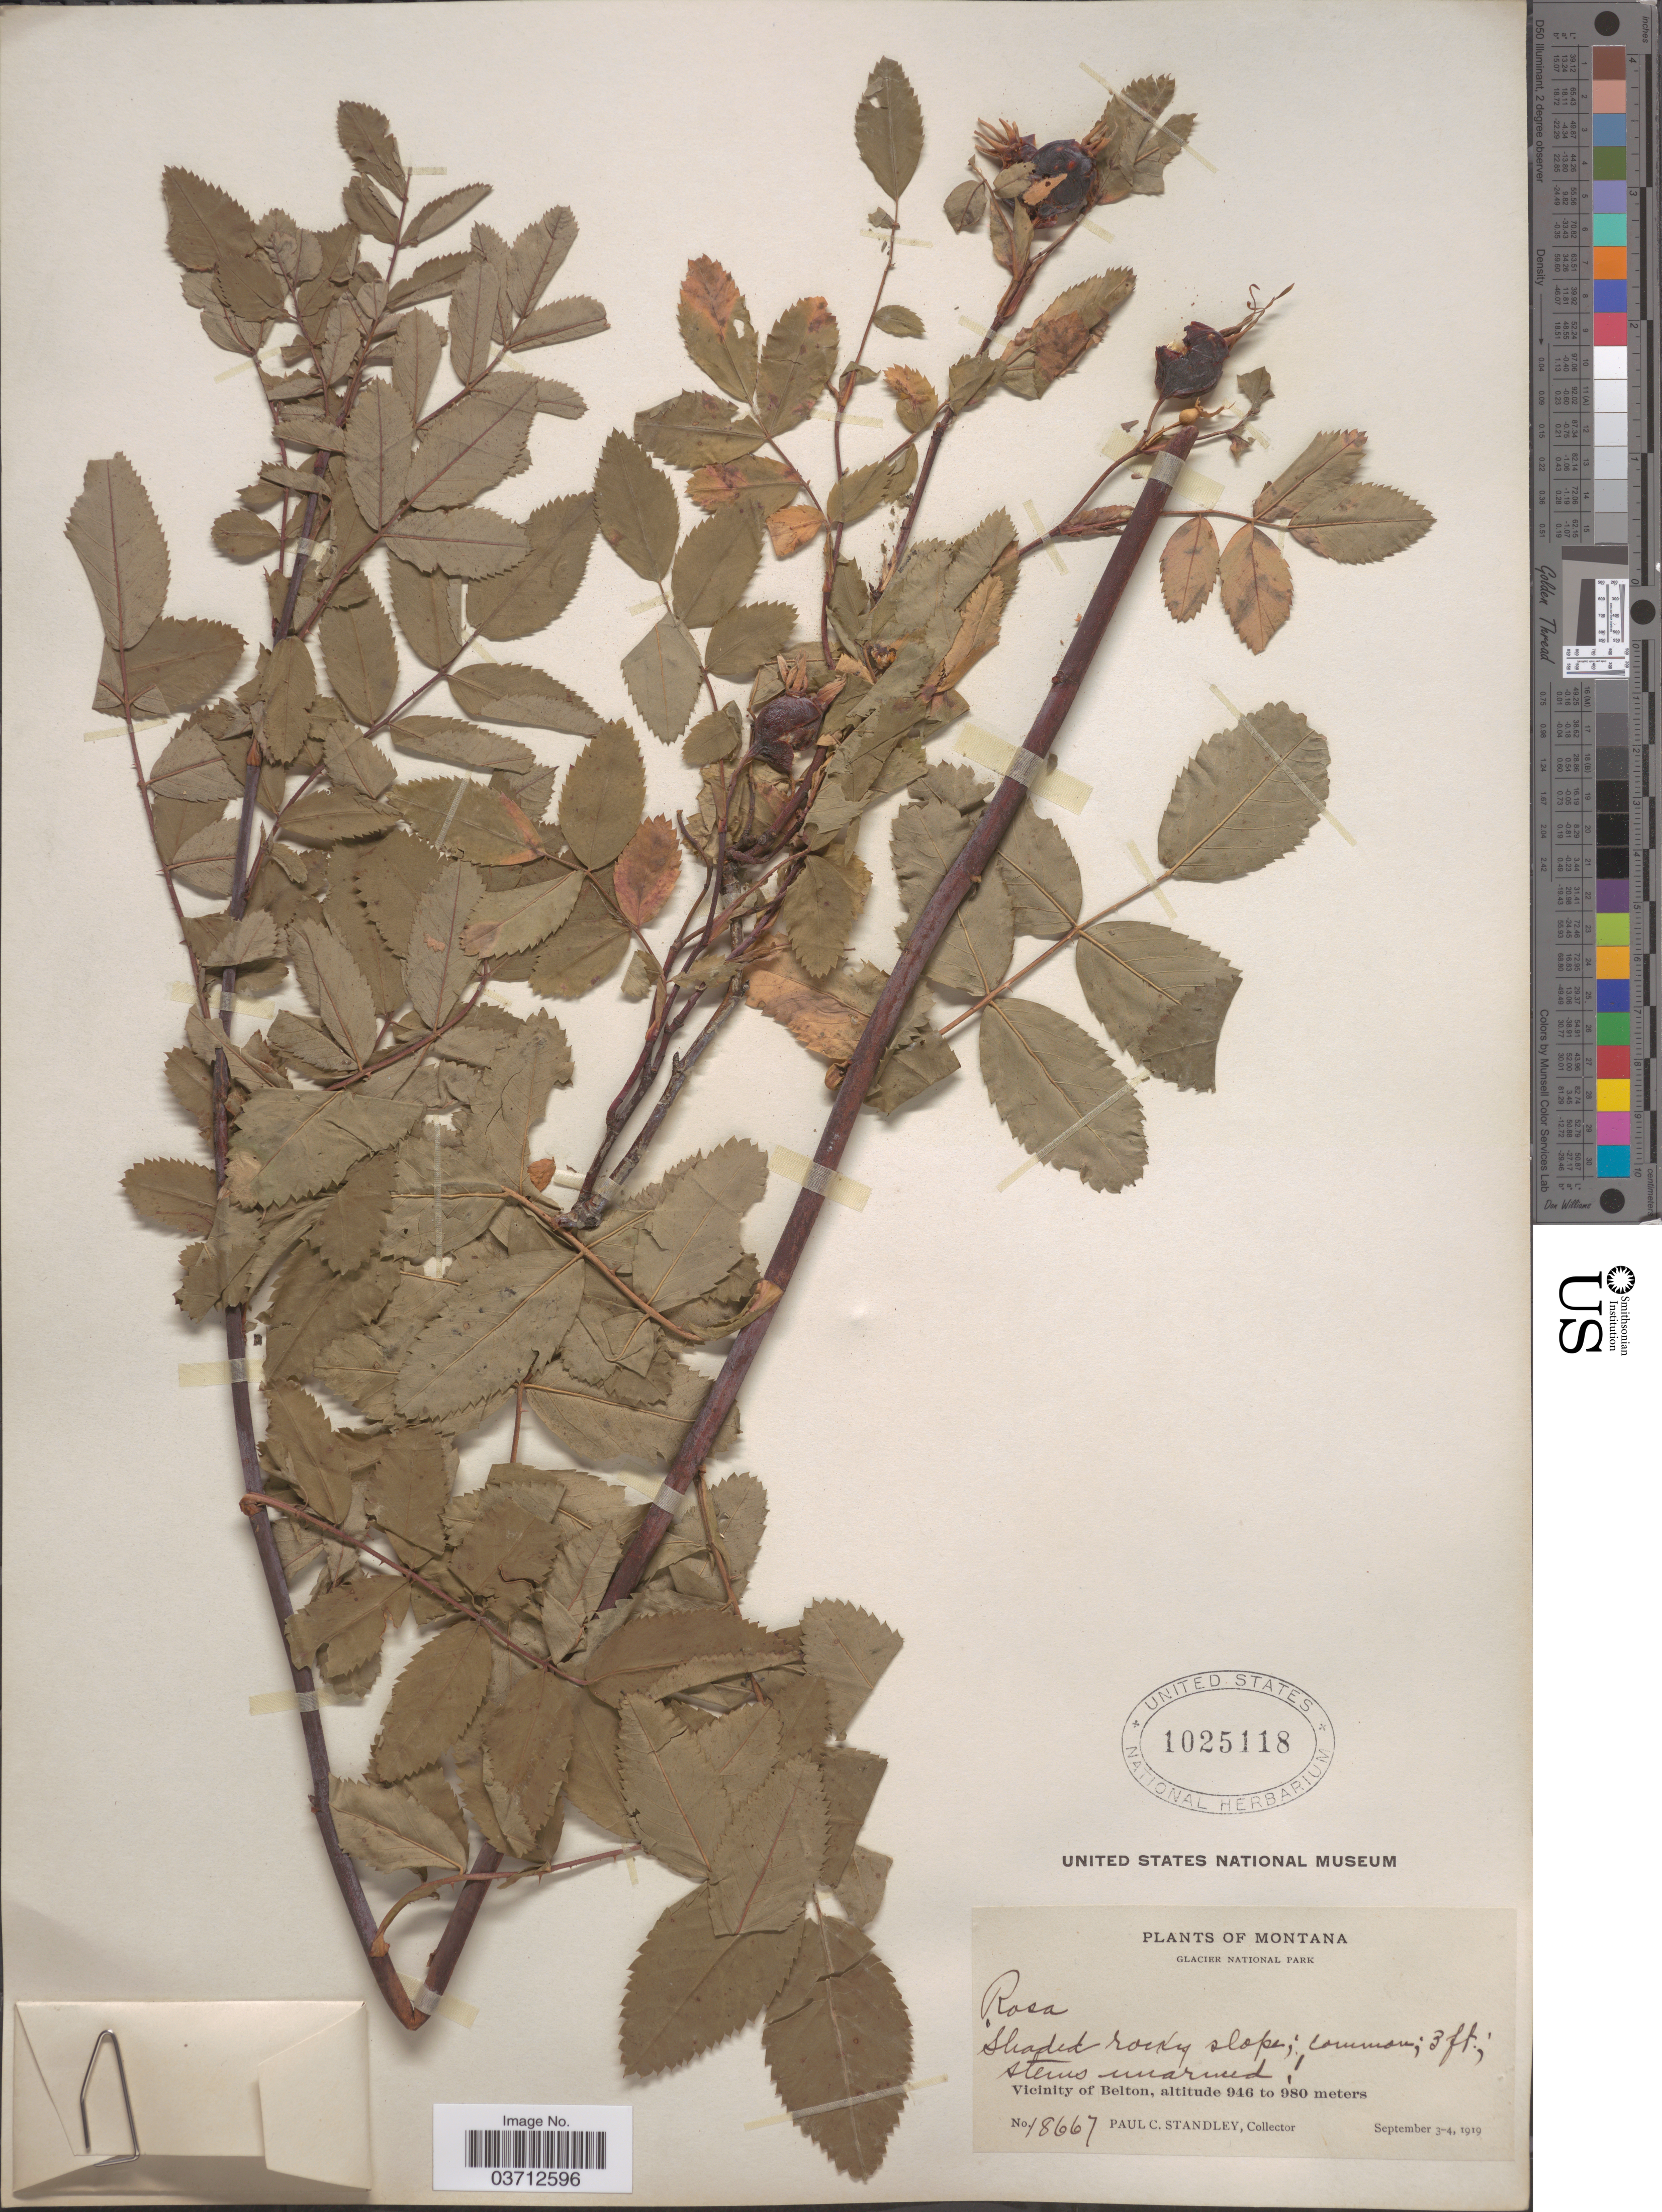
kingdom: Plantae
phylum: Tracheophyta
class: Magnoliopsida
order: Rosales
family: Rosaceae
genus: Rosa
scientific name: Rosa sp.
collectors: P. C. Standley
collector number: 18667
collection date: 1919-09-03/1919-09-04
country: United States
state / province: Montana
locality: Glacier National Park. Vicinity of Belton.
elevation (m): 946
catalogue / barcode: US 1025118